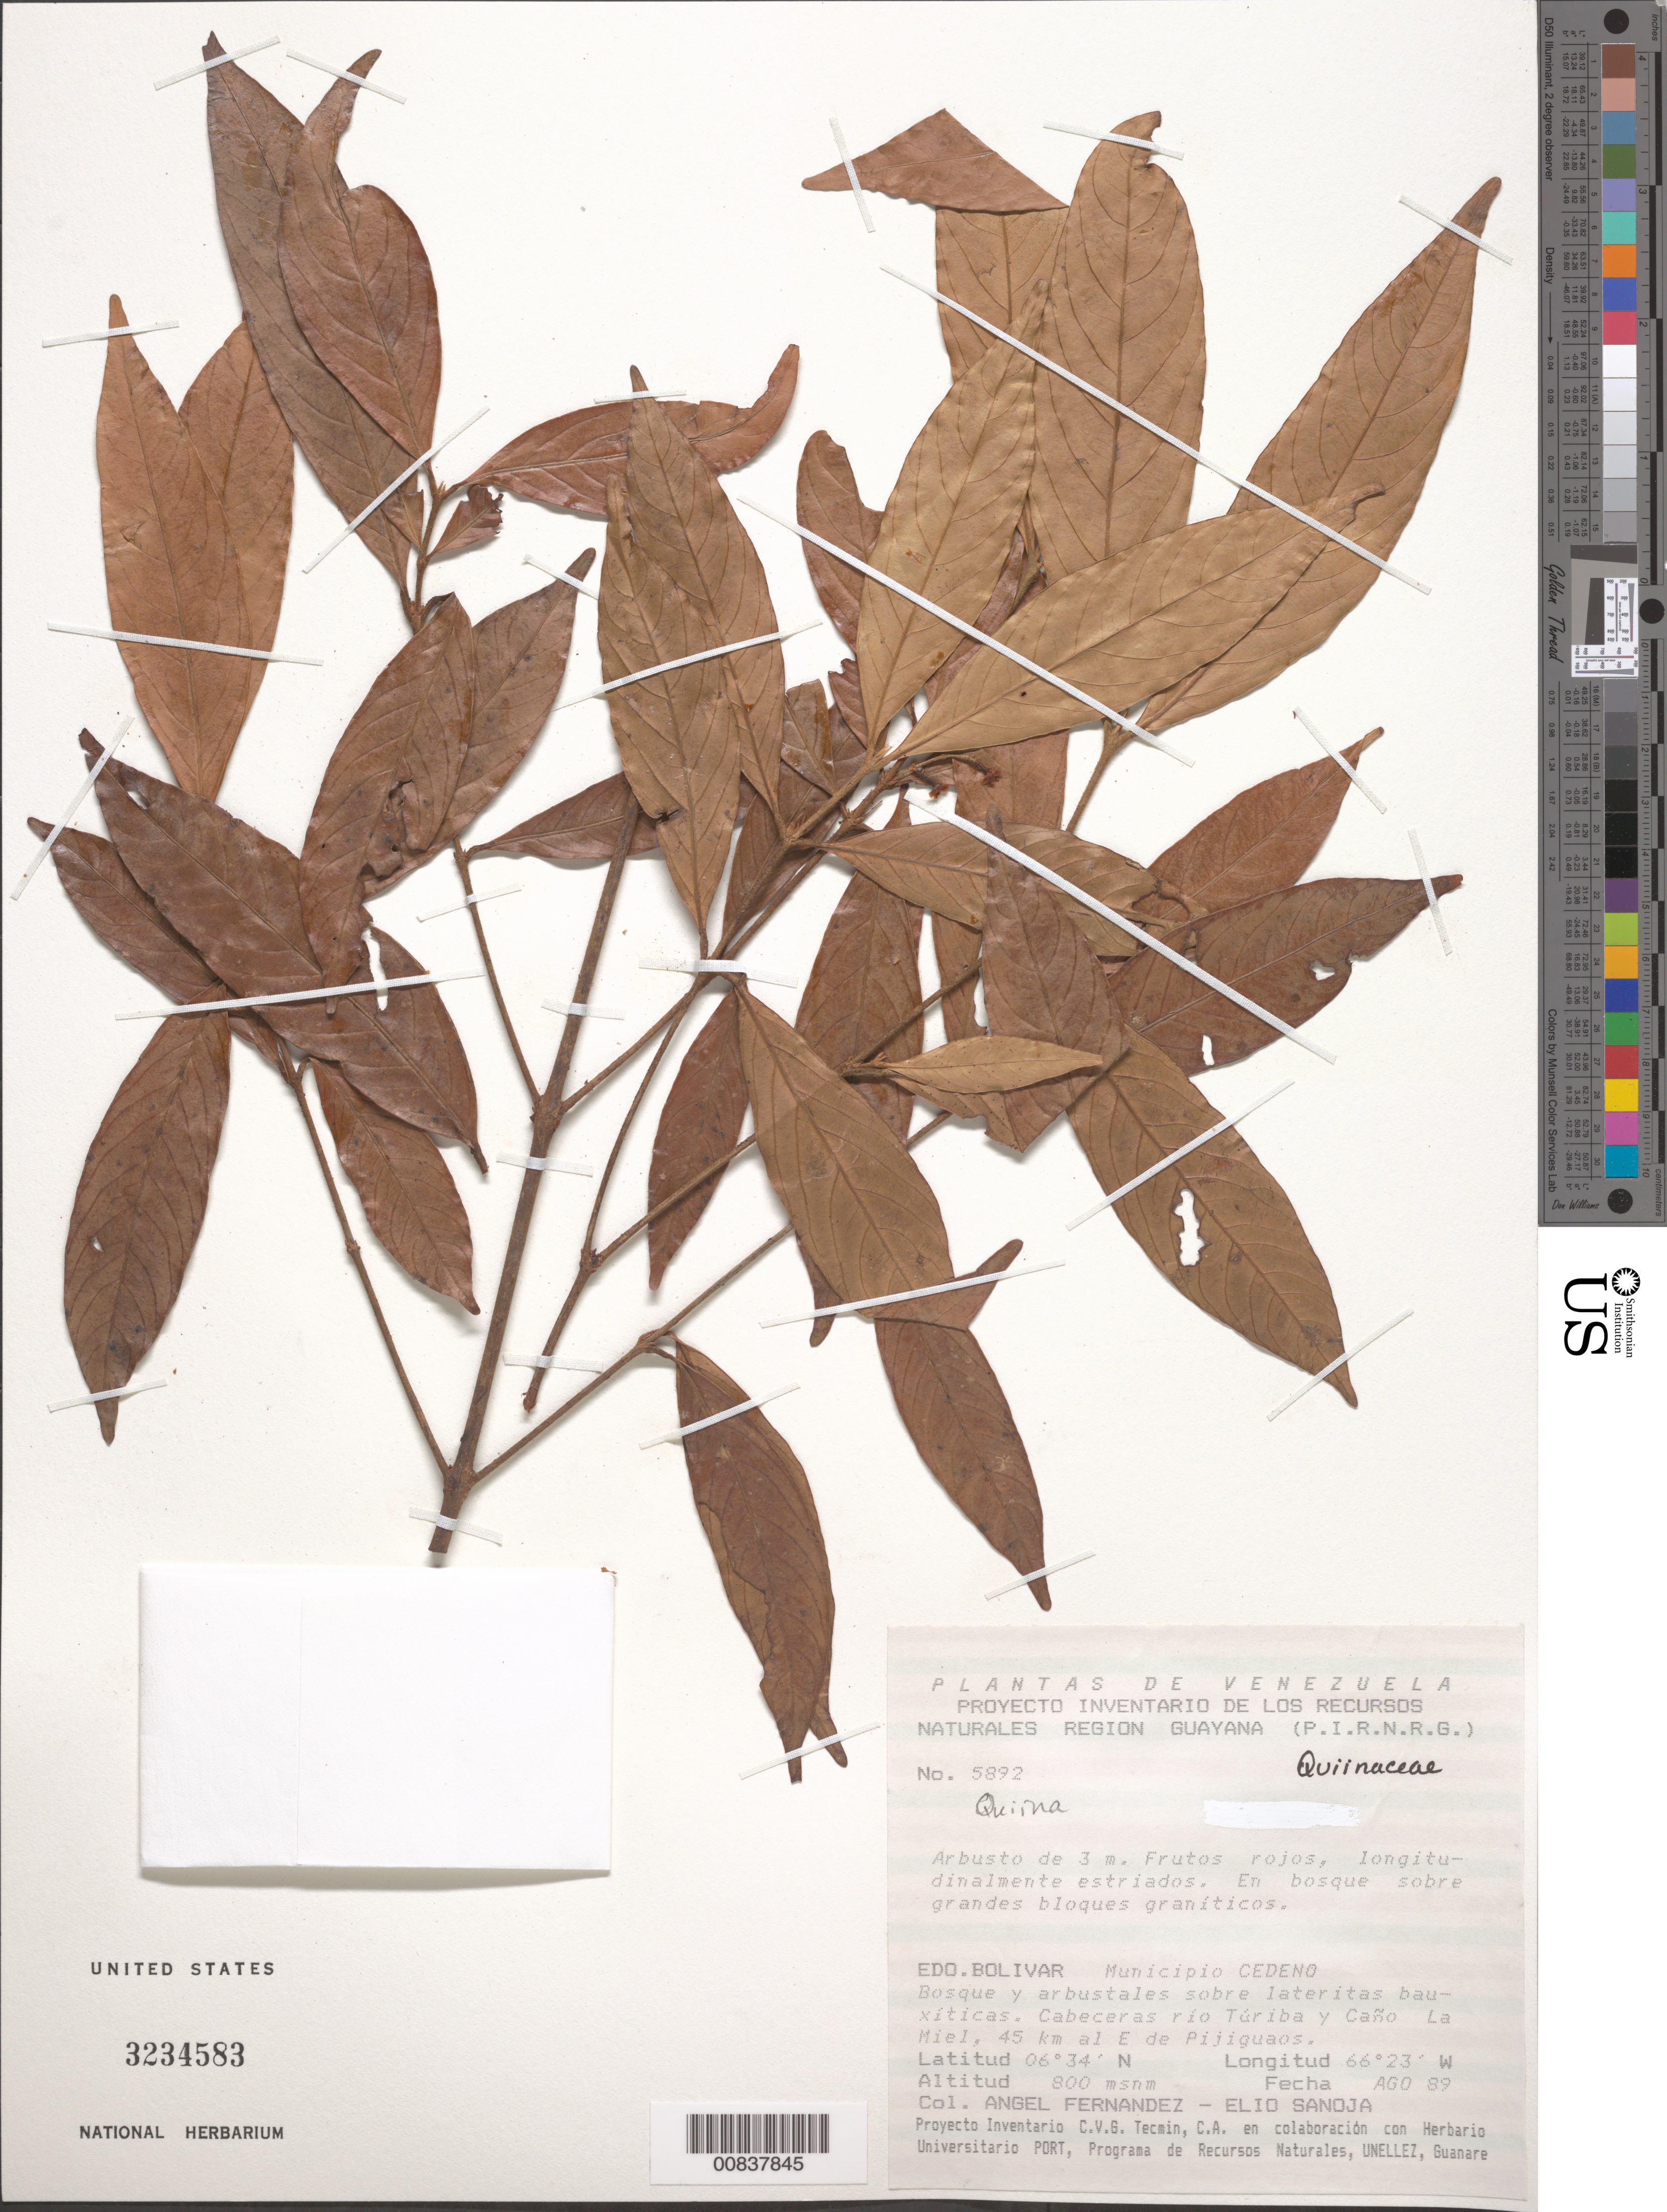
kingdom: Plantae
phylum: Tracheophyta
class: Magnoliopsida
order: Malpighiales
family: Quiinaceae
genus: Quiina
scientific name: Quiina sp.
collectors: A. Fernández & E. Sanoja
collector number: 5892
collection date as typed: Aug-89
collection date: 1989-08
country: Venezuela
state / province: Bolívar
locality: Mun. Cedeño, cabeceras Río Túriba y Caño La Miel, 45 km E of Pijiguaos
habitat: Bosque y arbustales sobre lateritas bauxiticas; en bosque sobre grands bloques graniticos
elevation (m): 800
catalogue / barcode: US 3234583